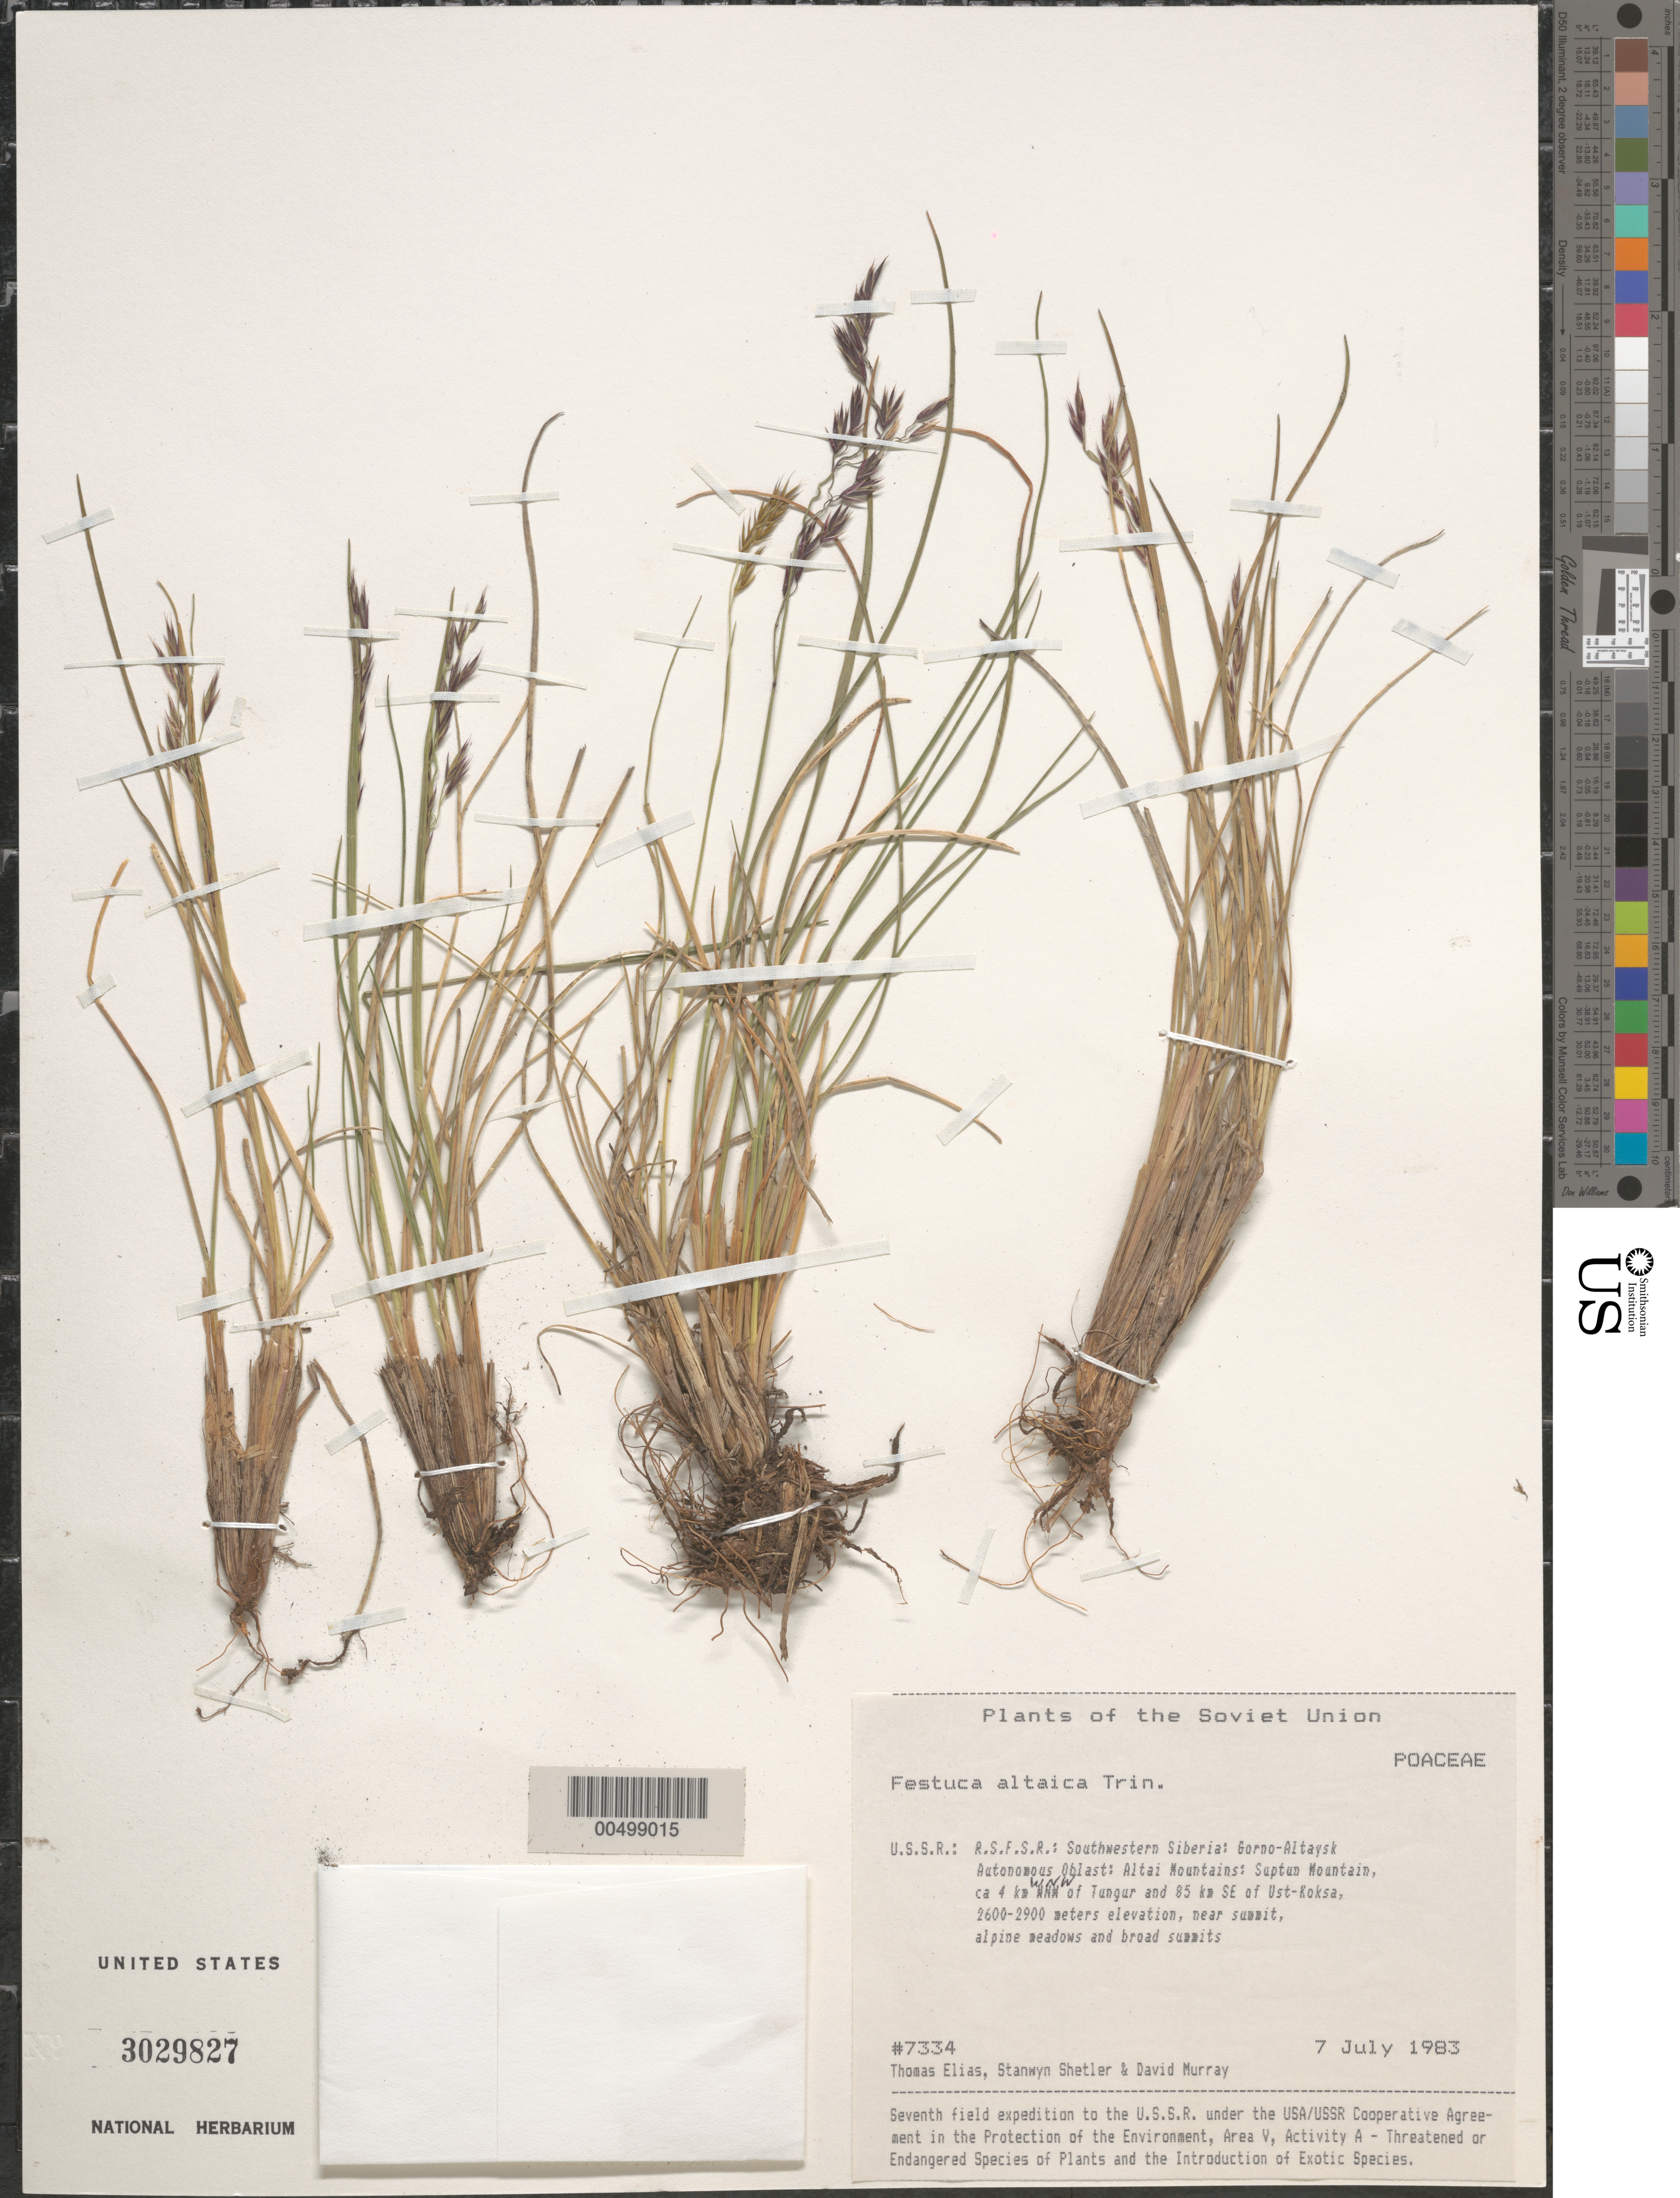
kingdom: Plantae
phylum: Tracheophyta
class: Liliopsida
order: Poales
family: Poaceae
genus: Festuca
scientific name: Festuca altaica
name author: Trin.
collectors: T. Elias, S. Shetler & D. F. Murray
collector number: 7334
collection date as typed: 07 Jul 1983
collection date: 1983-07-07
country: Russian Federation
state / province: Altai Republic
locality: Altai Mountains, Suptun Mountain, ca. 4 km WNW of Tungur and 85 km SE of Ust-Koksa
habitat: near summit; alpine meadows and broad summits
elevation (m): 2600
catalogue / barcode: US 3029827